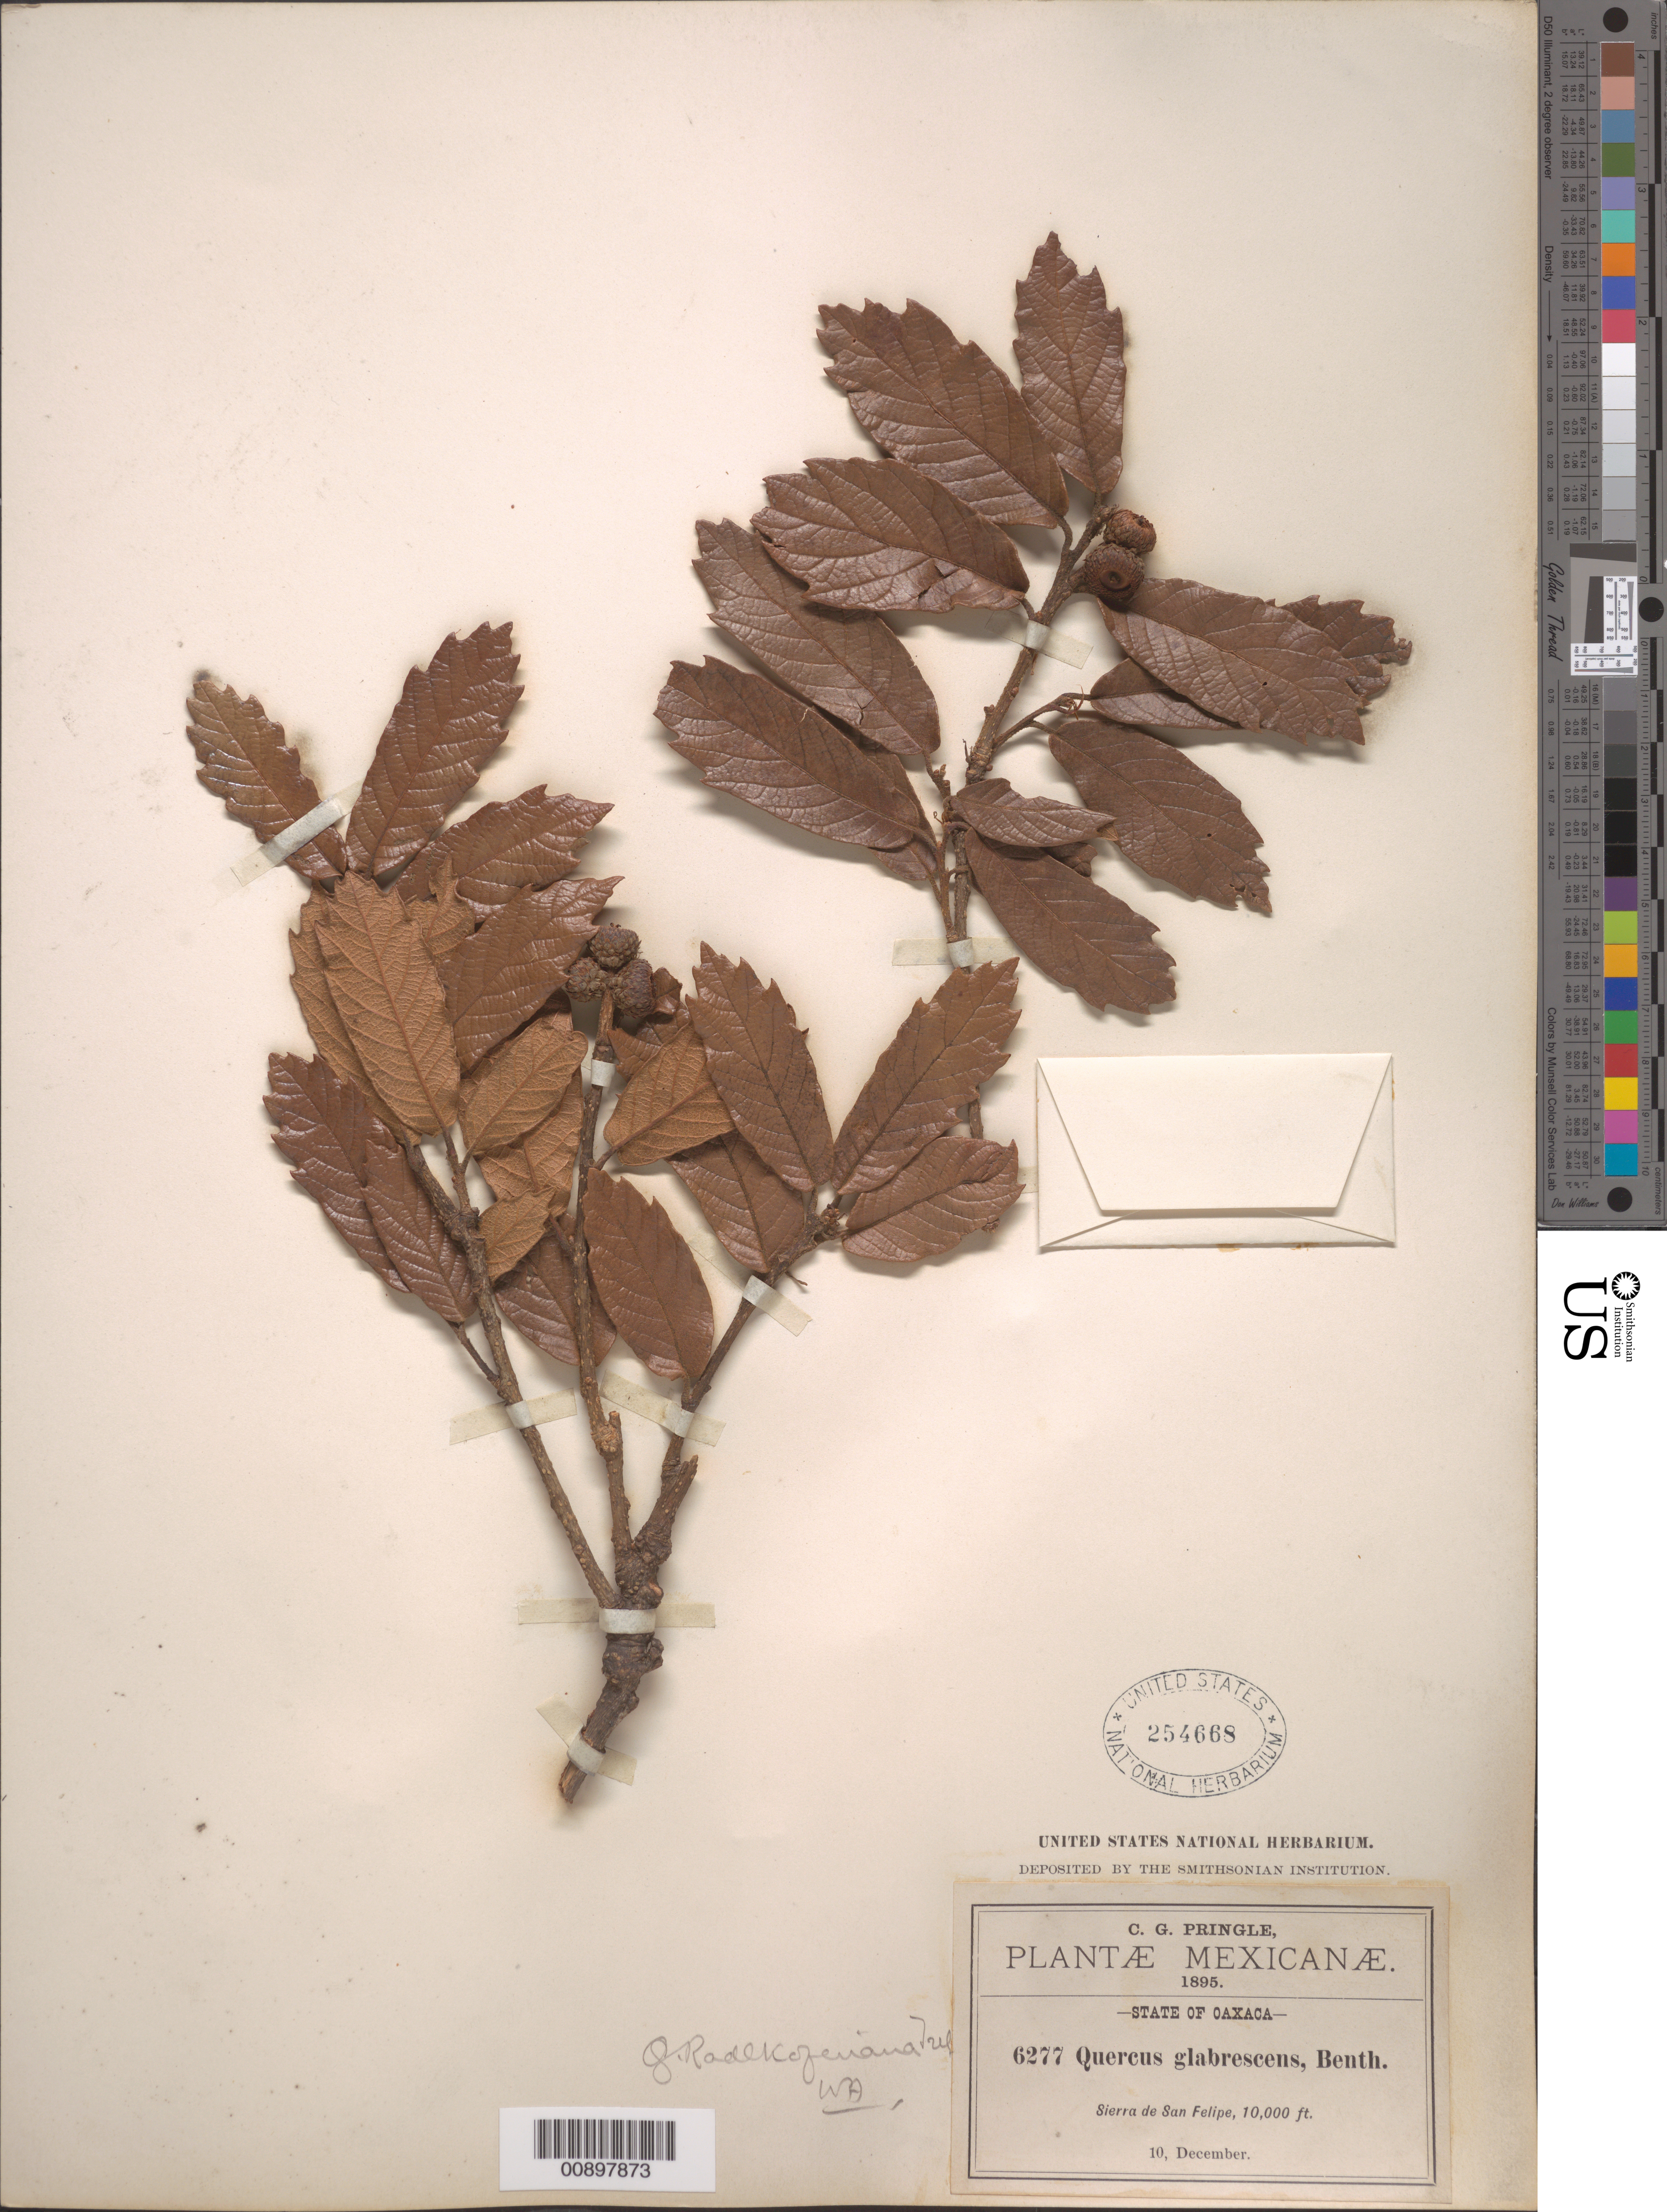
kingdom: Plantae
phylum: Tracheophyta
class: Magnoliopsida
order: Fagales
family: Fagaceae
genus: Quercus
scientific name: Quercus radlkoferiana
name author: Trel.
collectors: C. G. Pringle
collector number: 6277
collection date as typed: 10 Dec 1895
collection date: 1895-12-10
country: Mexico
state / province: Oaxaca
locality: Sierra de San Felipe, State of Oaxaca.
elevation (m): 3048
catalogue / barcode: US 254668